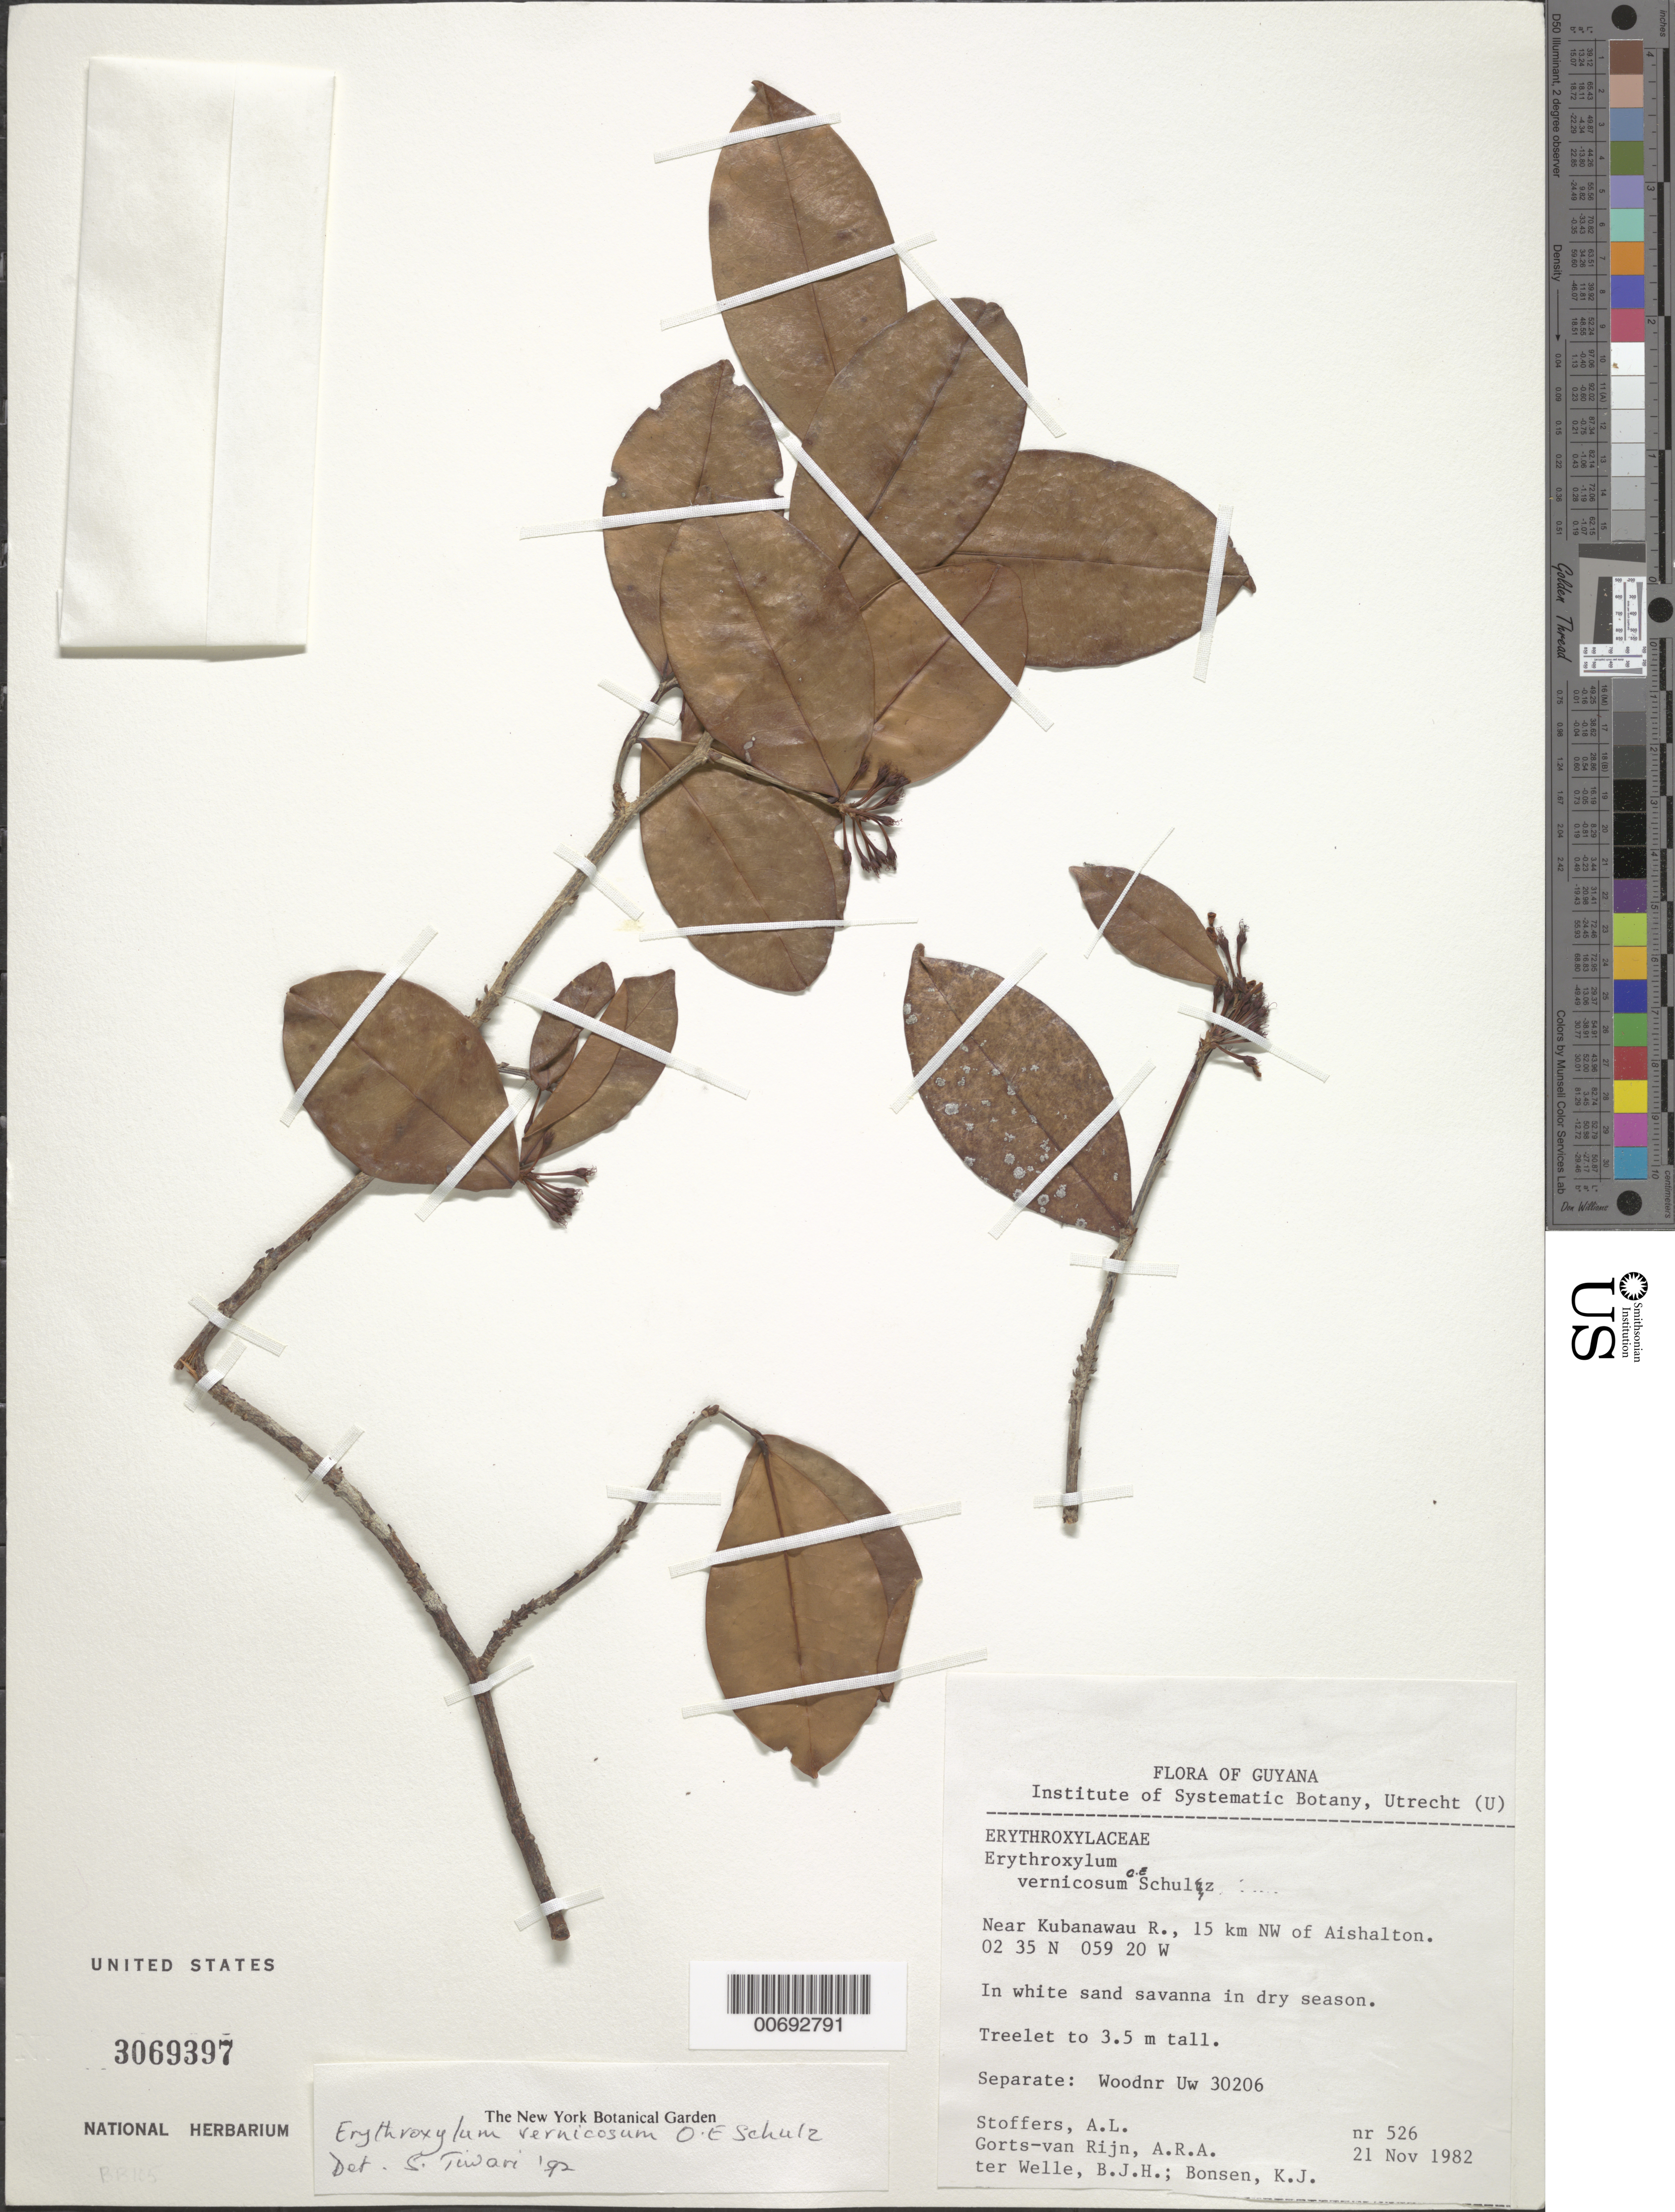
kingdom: Plantae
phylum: Tracheophyta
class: Magnoliopsida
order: Malpighiales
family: Erythroxylaceae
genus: Erythroxylum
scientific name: Erythroxylum vernicosum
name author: O.E. Schulz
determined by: Tiwari, S.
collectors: A. Stoffers, A. .R. A. Görts-van Rijn, B. Welle & K. Bonsen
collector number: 526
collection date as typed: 21-Nov-82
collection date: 1982-11-21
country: Guyana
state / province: U. Takutu-U. Essequibo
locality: Kubanawau R., 15 km NW of Aishalton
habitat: White sand savanna in dry season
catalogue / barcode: US 3069397